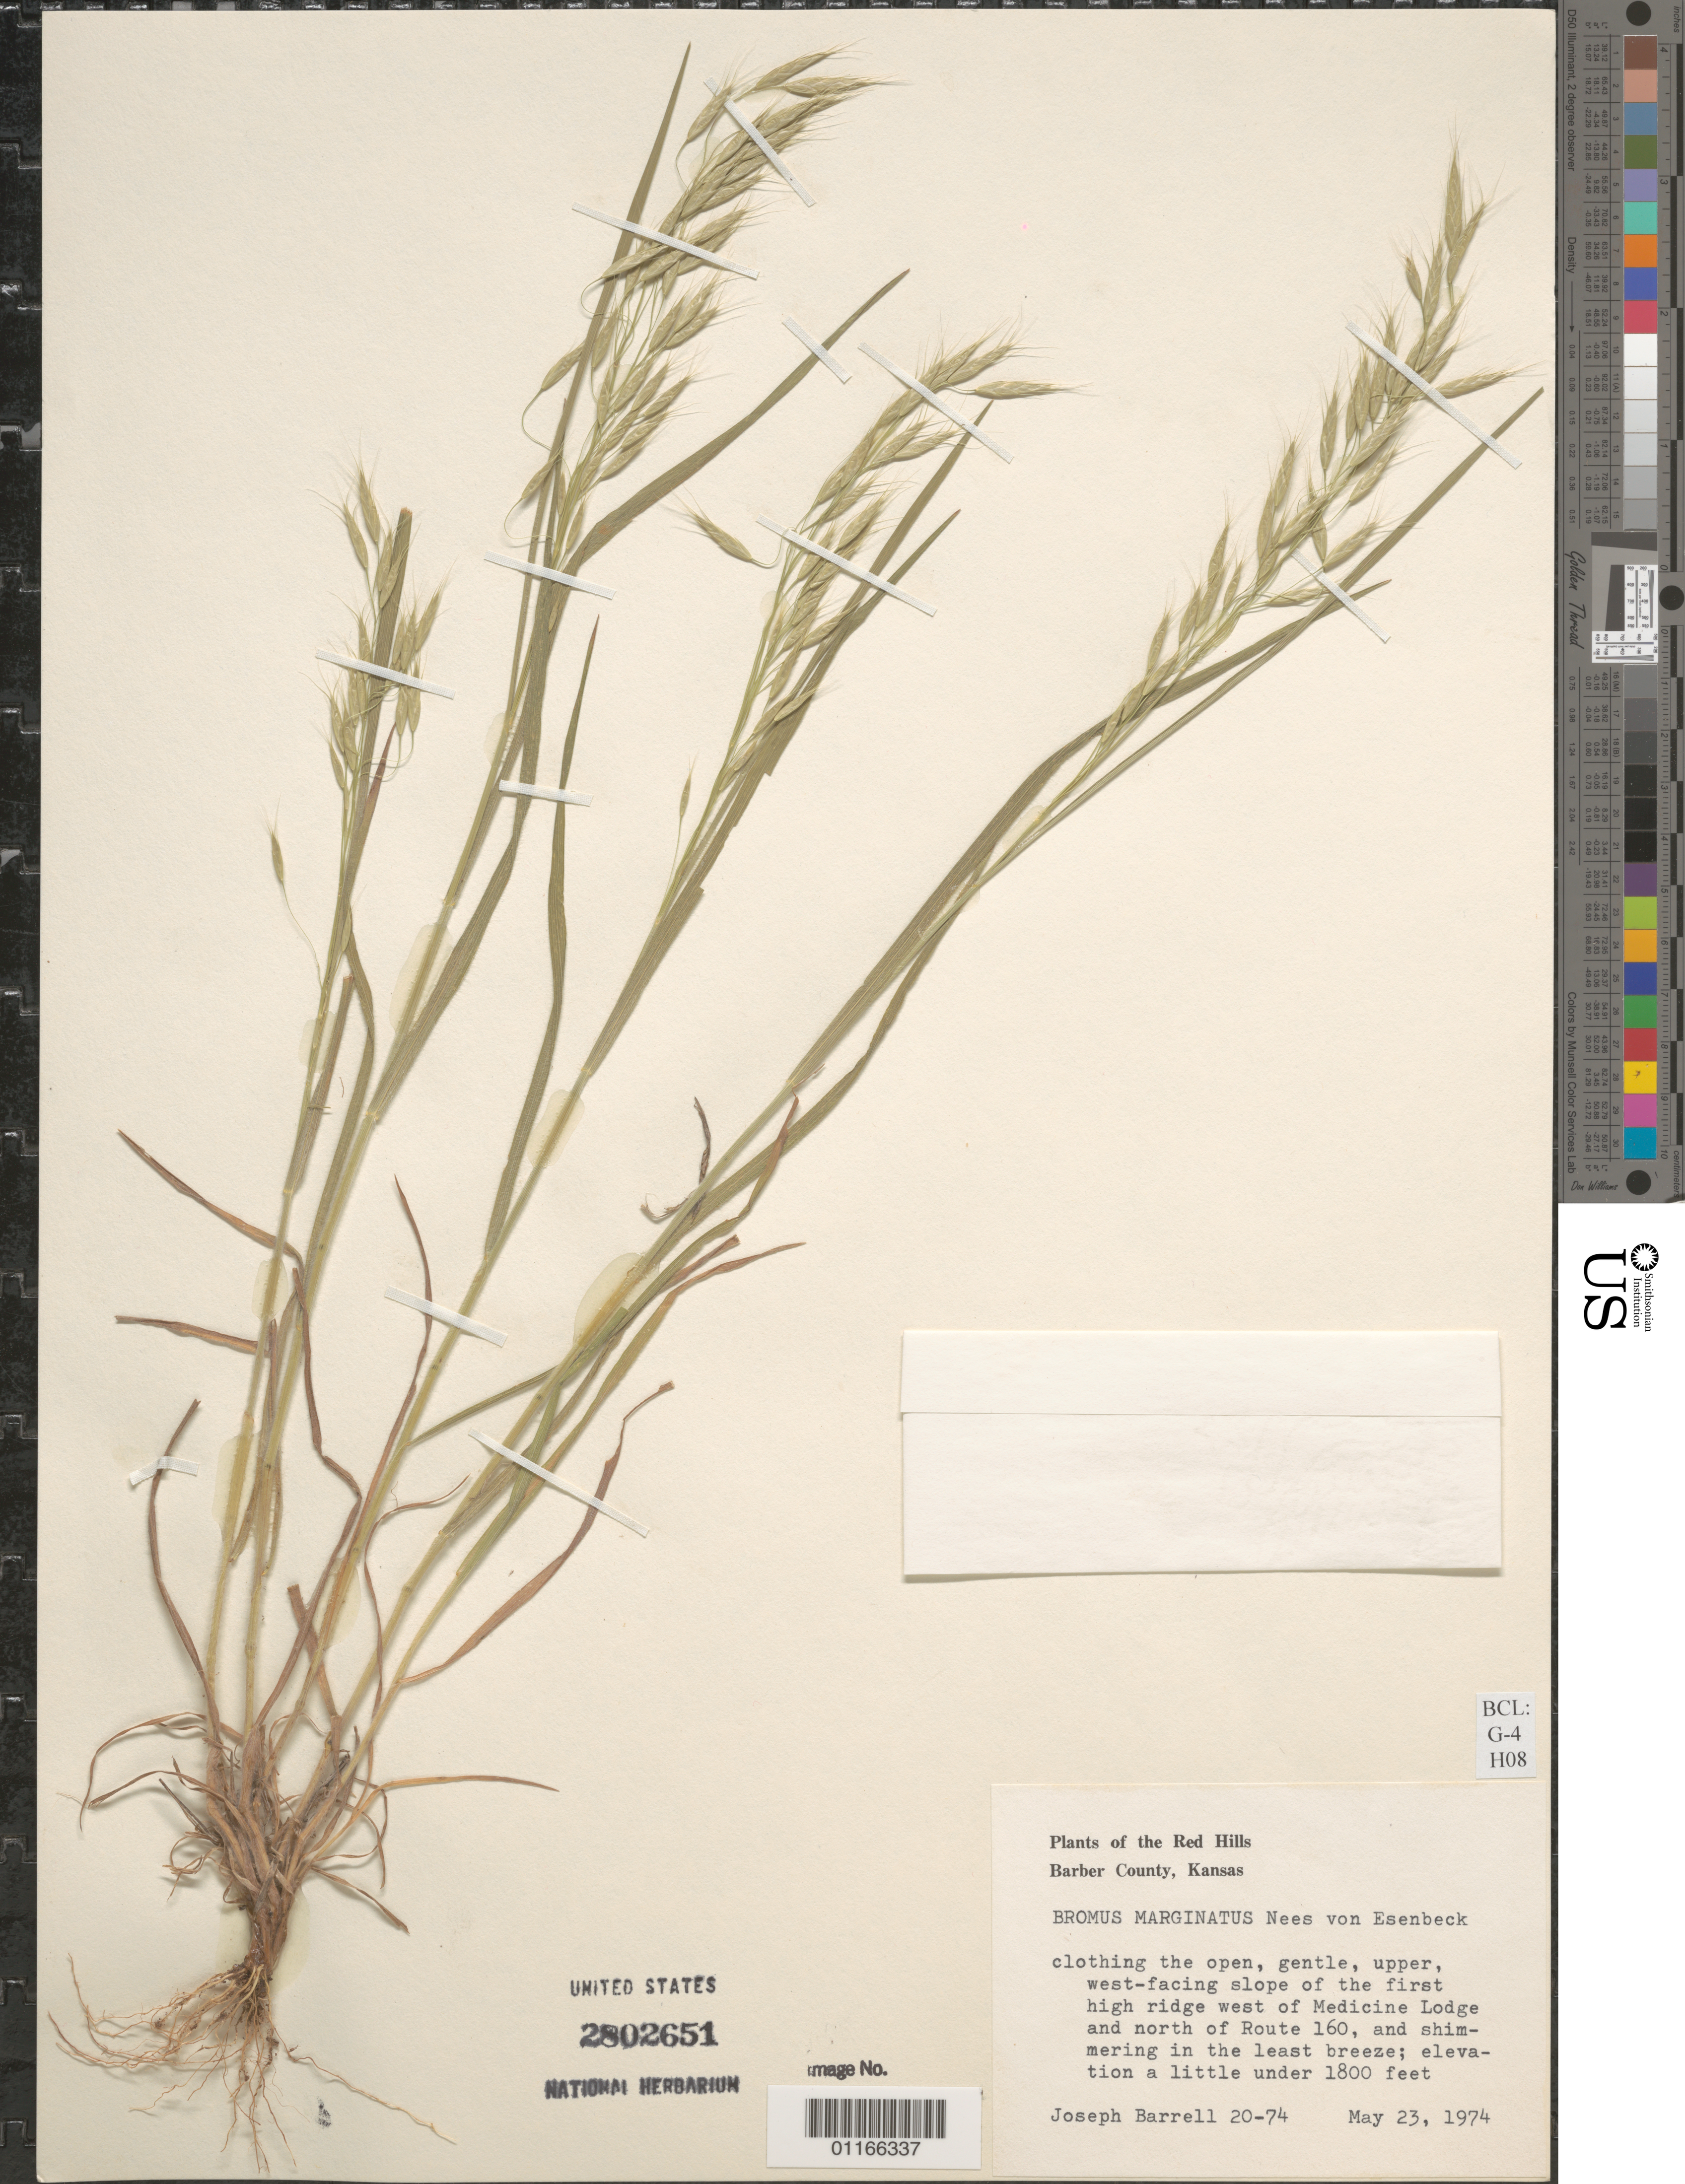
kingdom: Plantae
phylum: Tracheophyta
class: Liliopsida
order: Poales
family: Poaceae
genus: Bromus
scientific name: Bromus marginatus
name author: Nees ex Steud.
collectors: J. Barrell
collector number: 20-74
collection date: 1974-05-23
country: United States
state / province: Kansas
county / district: Barber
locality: Red Hills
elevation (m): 549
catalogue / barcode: US 2802651